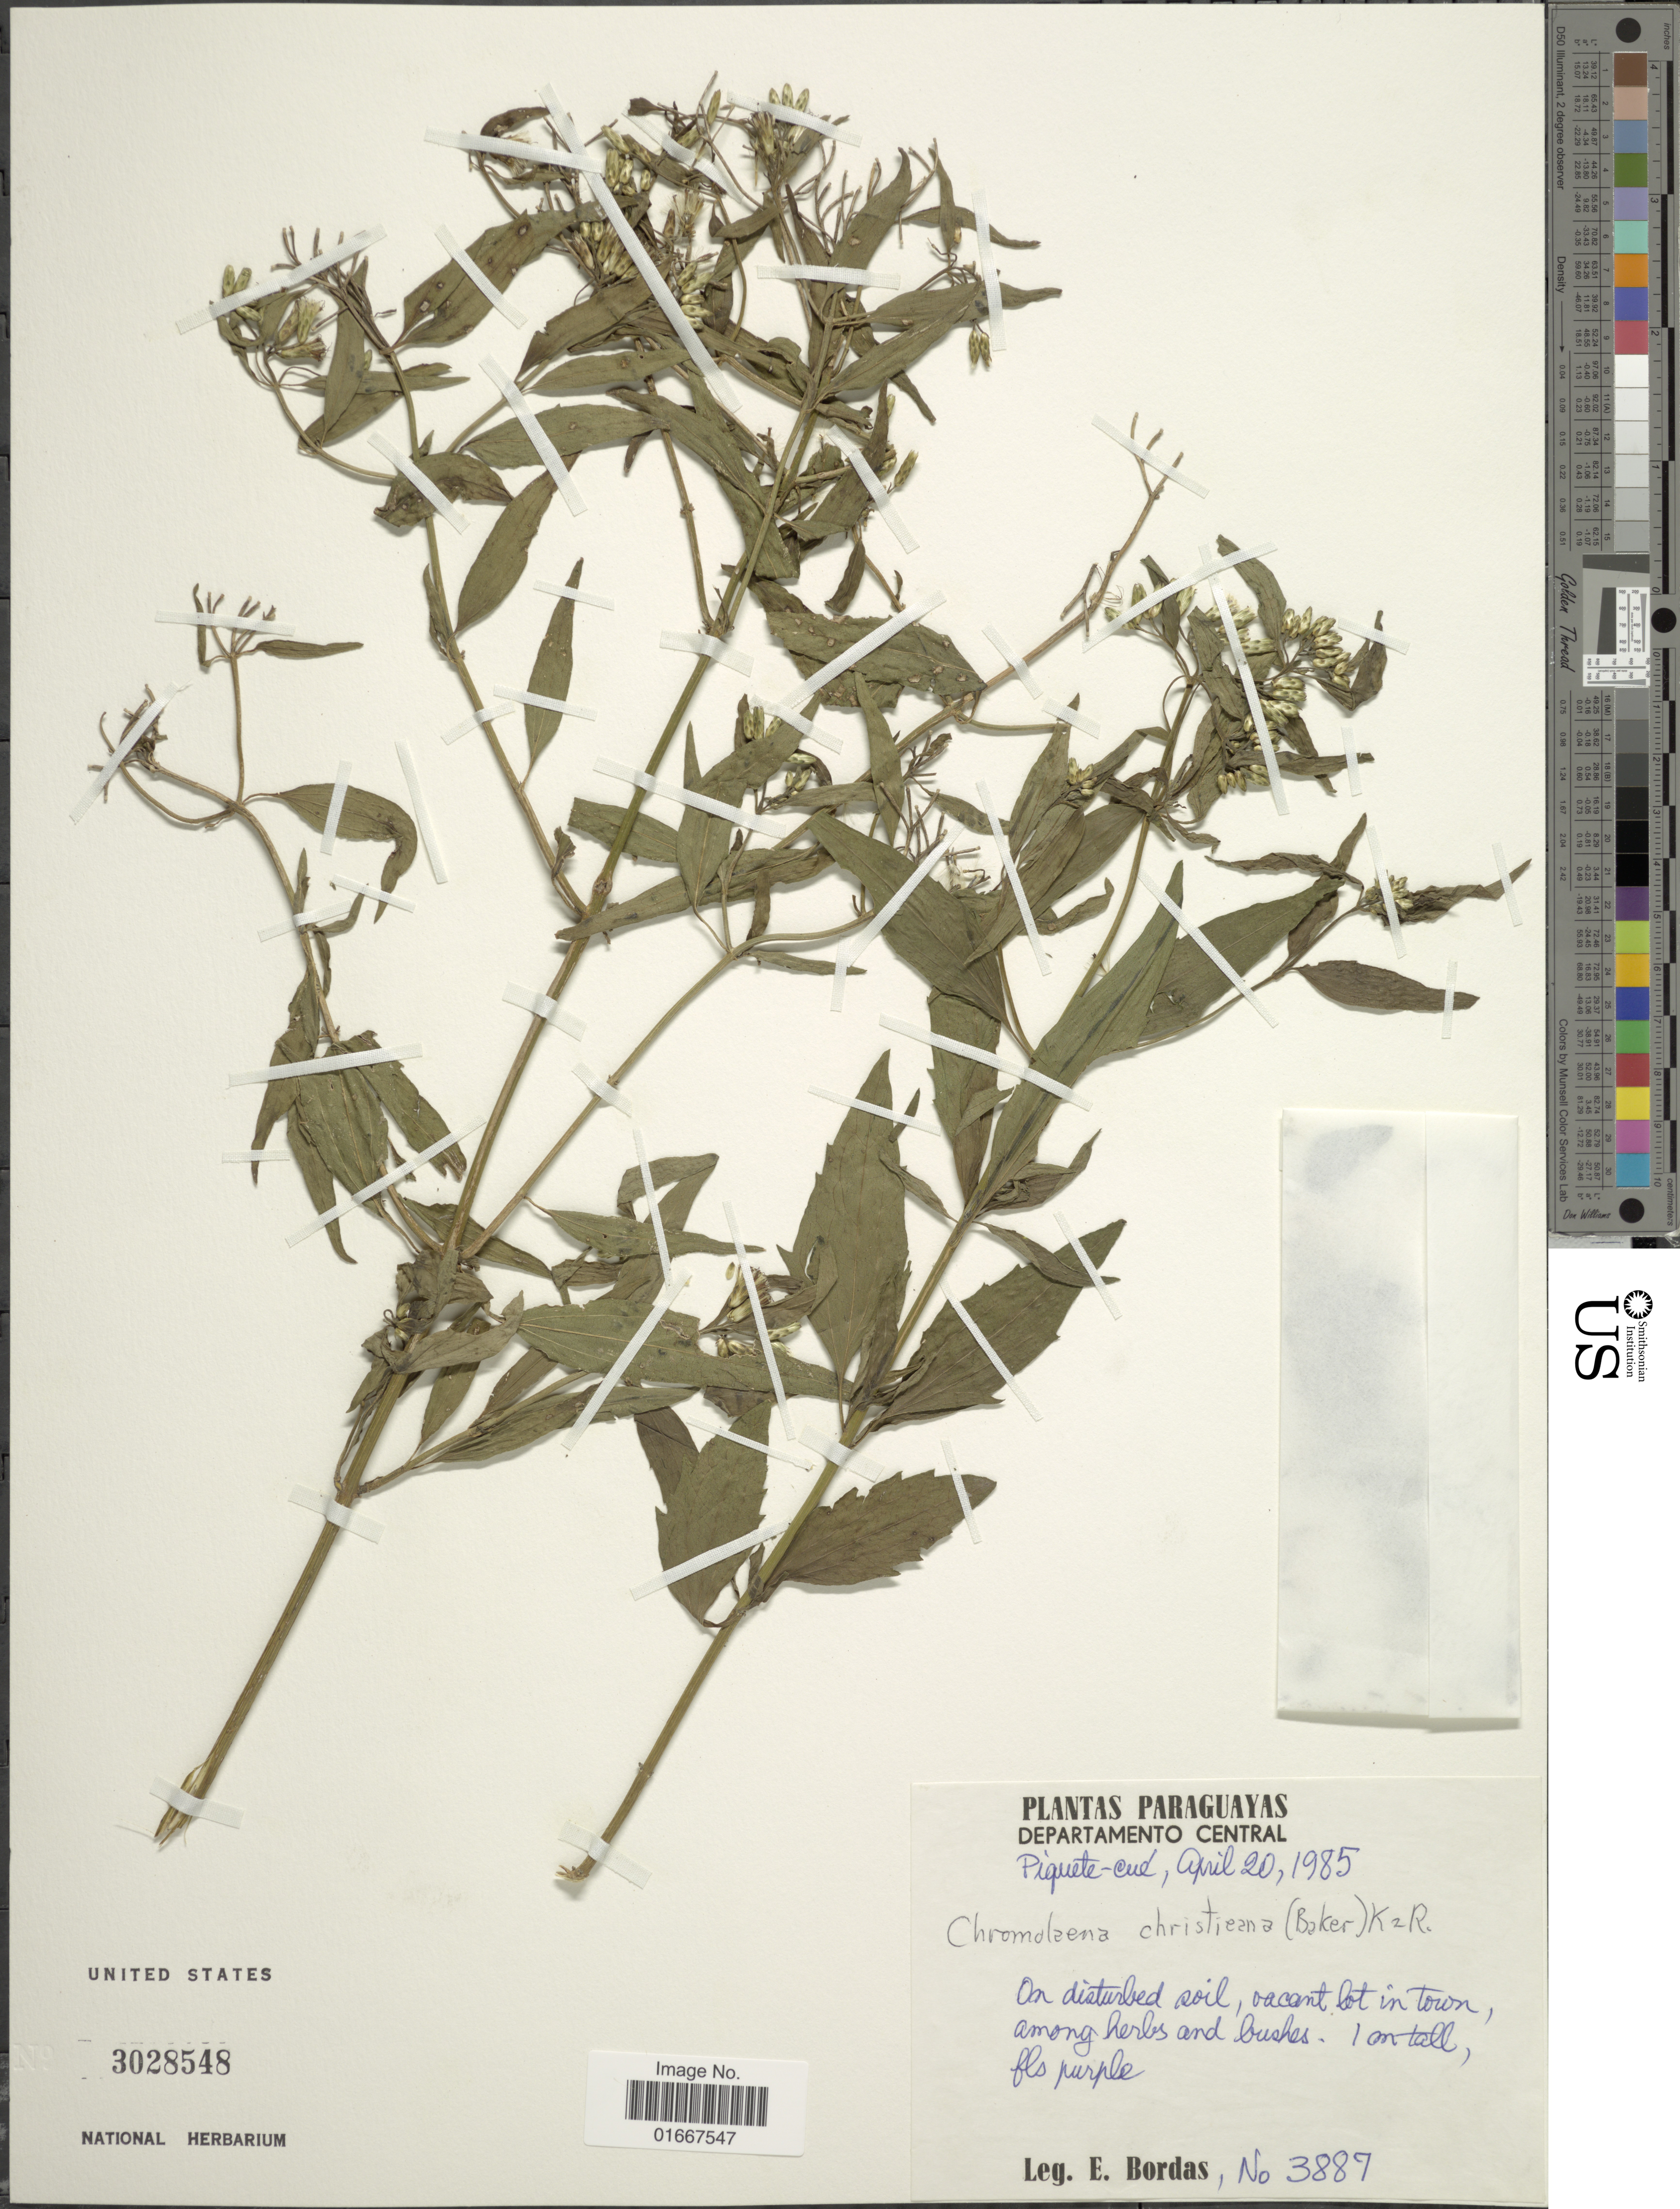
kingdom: Plantae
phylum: Tracheophyta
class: Magnoliopsida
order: Asterales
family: Asteraceae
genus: Chromolaena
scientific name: Chromolaena christieana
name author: (Baker) R.M. King & H. Rob.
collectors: E. Bordas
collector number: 3887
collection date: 1985-04-20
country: Paraguay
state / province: Central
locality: Piquete-cue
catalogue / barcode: US 3028548